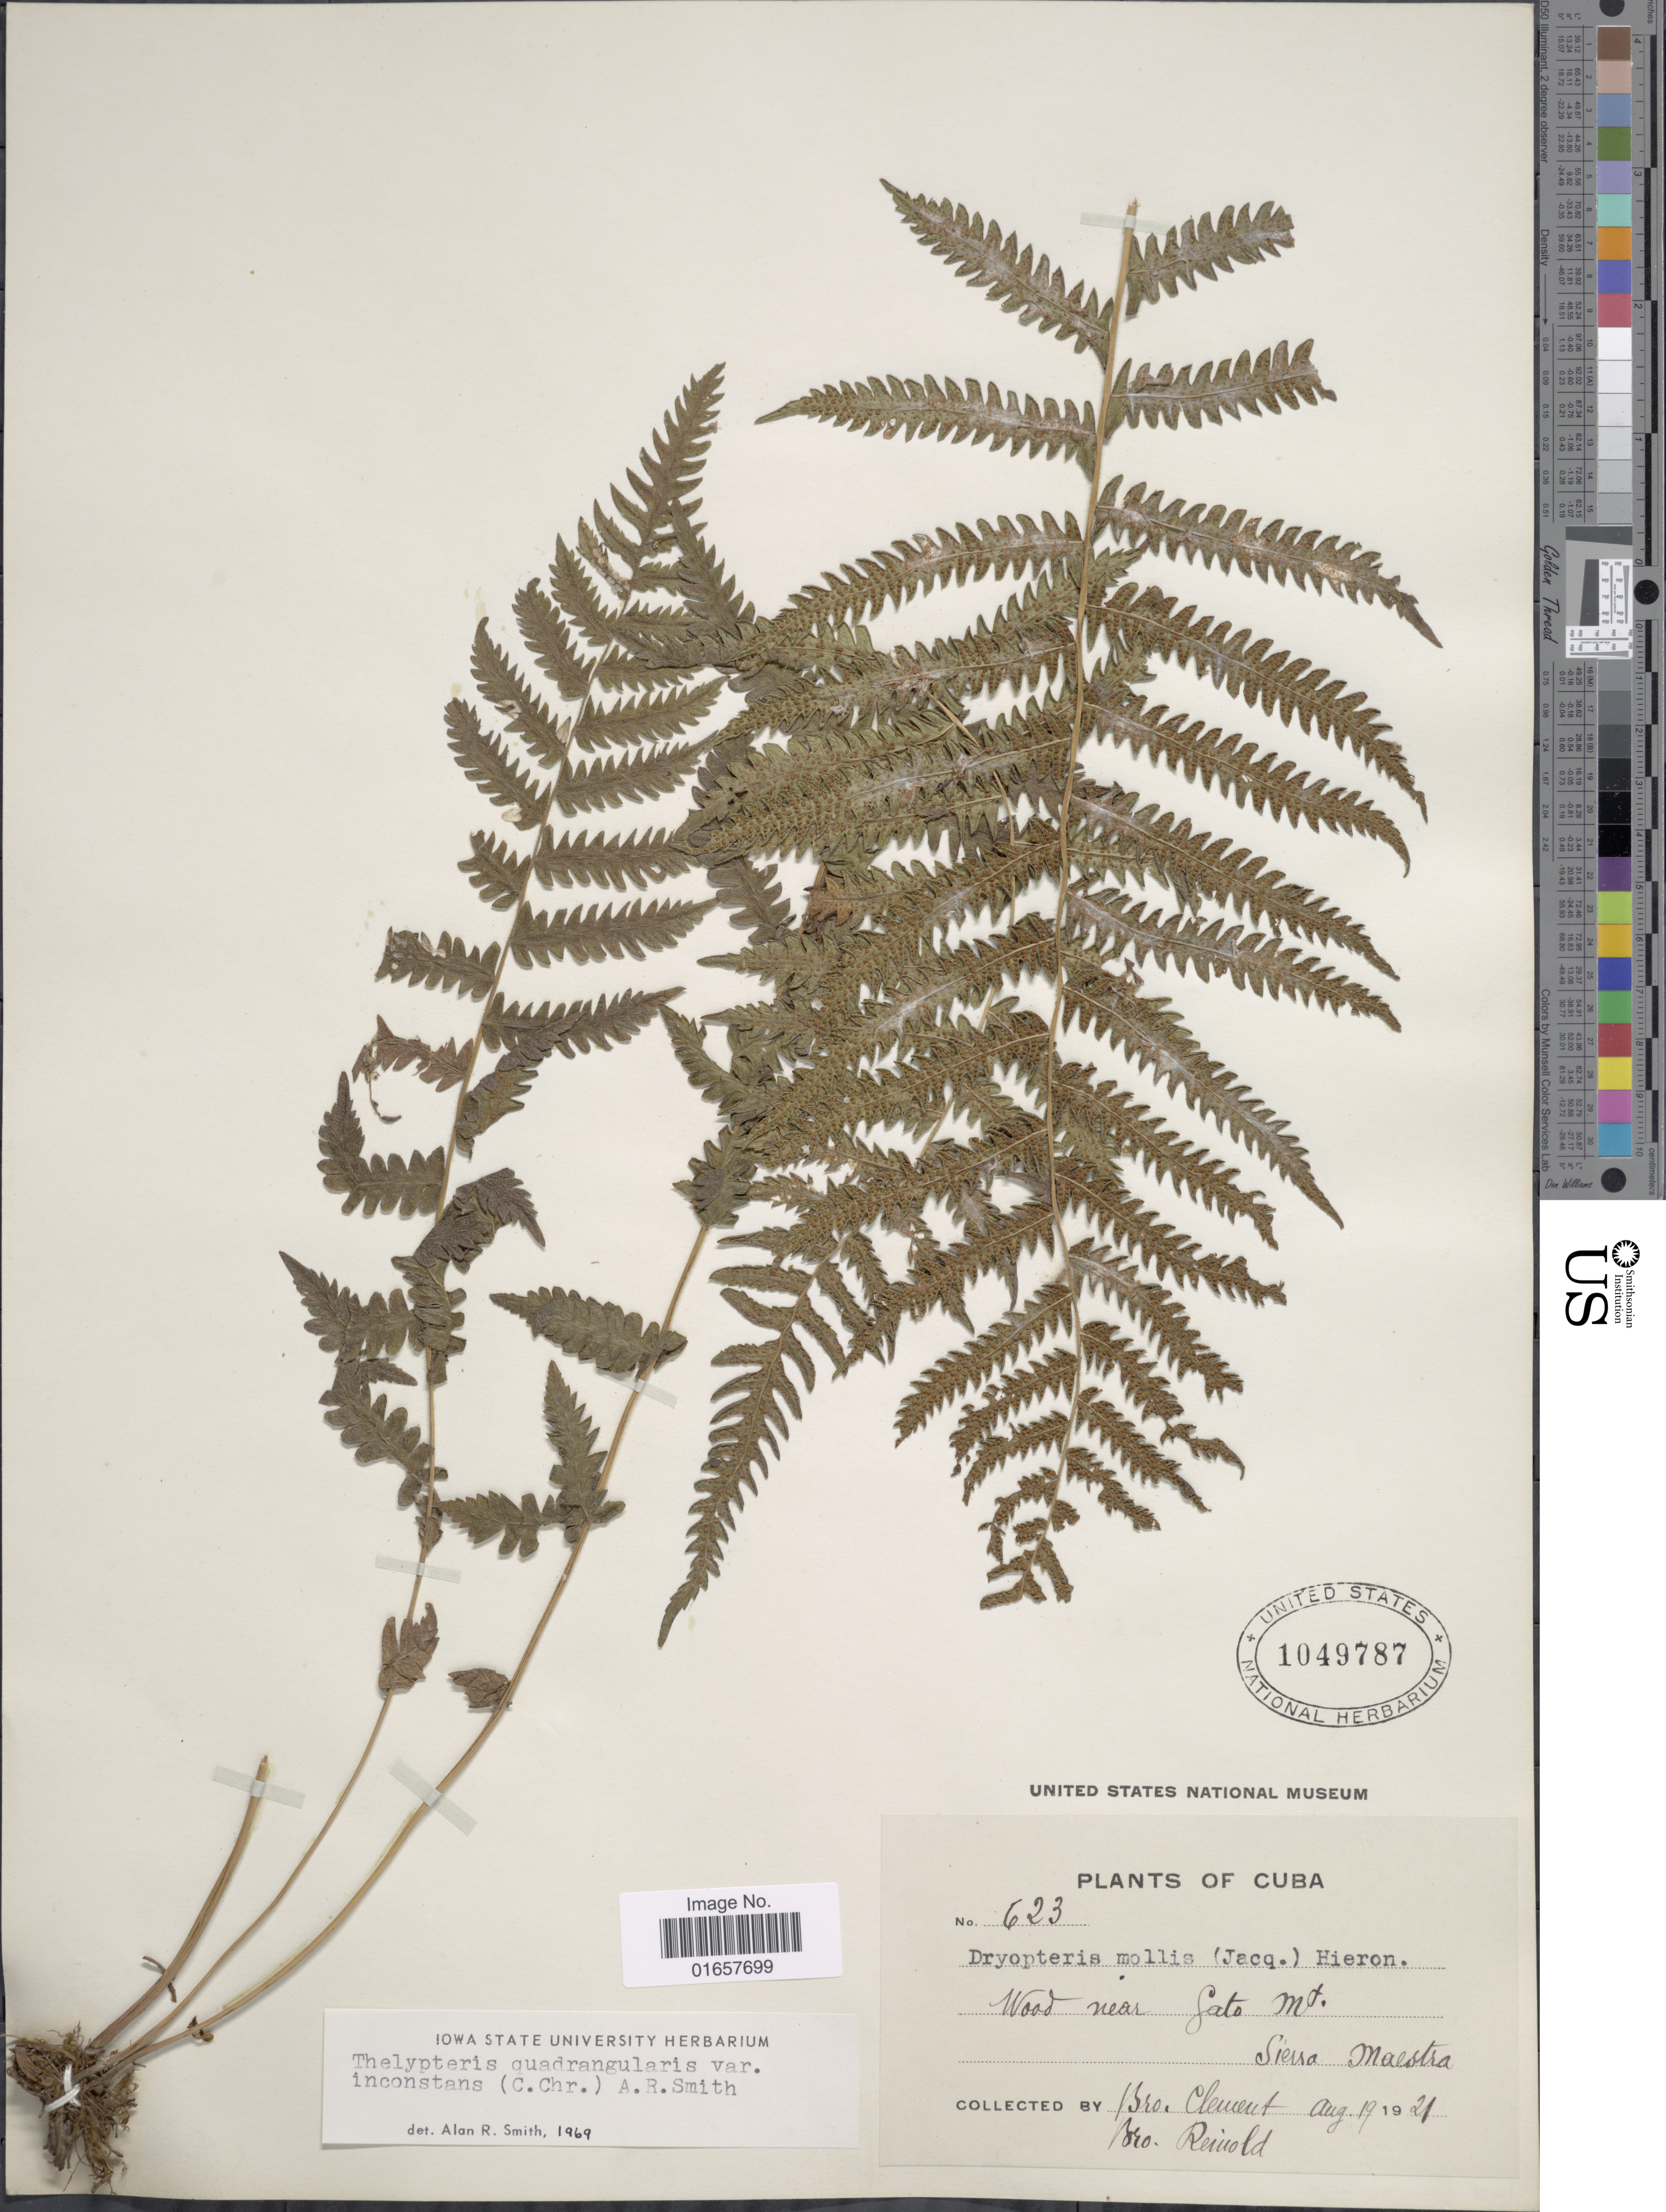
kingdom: Plantae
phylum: Tracheophyta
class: Polypodiopsida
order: Polypodiales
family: Thelypteridaceae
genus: Christella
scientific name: Christella hispidula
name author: (Decne.) Holttum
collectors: B. Clement & Reinold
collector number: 623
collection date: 1921-08-19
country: Cuba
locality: Cuba, wood near Gato Mt. Sierra Maestra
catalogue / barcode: US 1049787